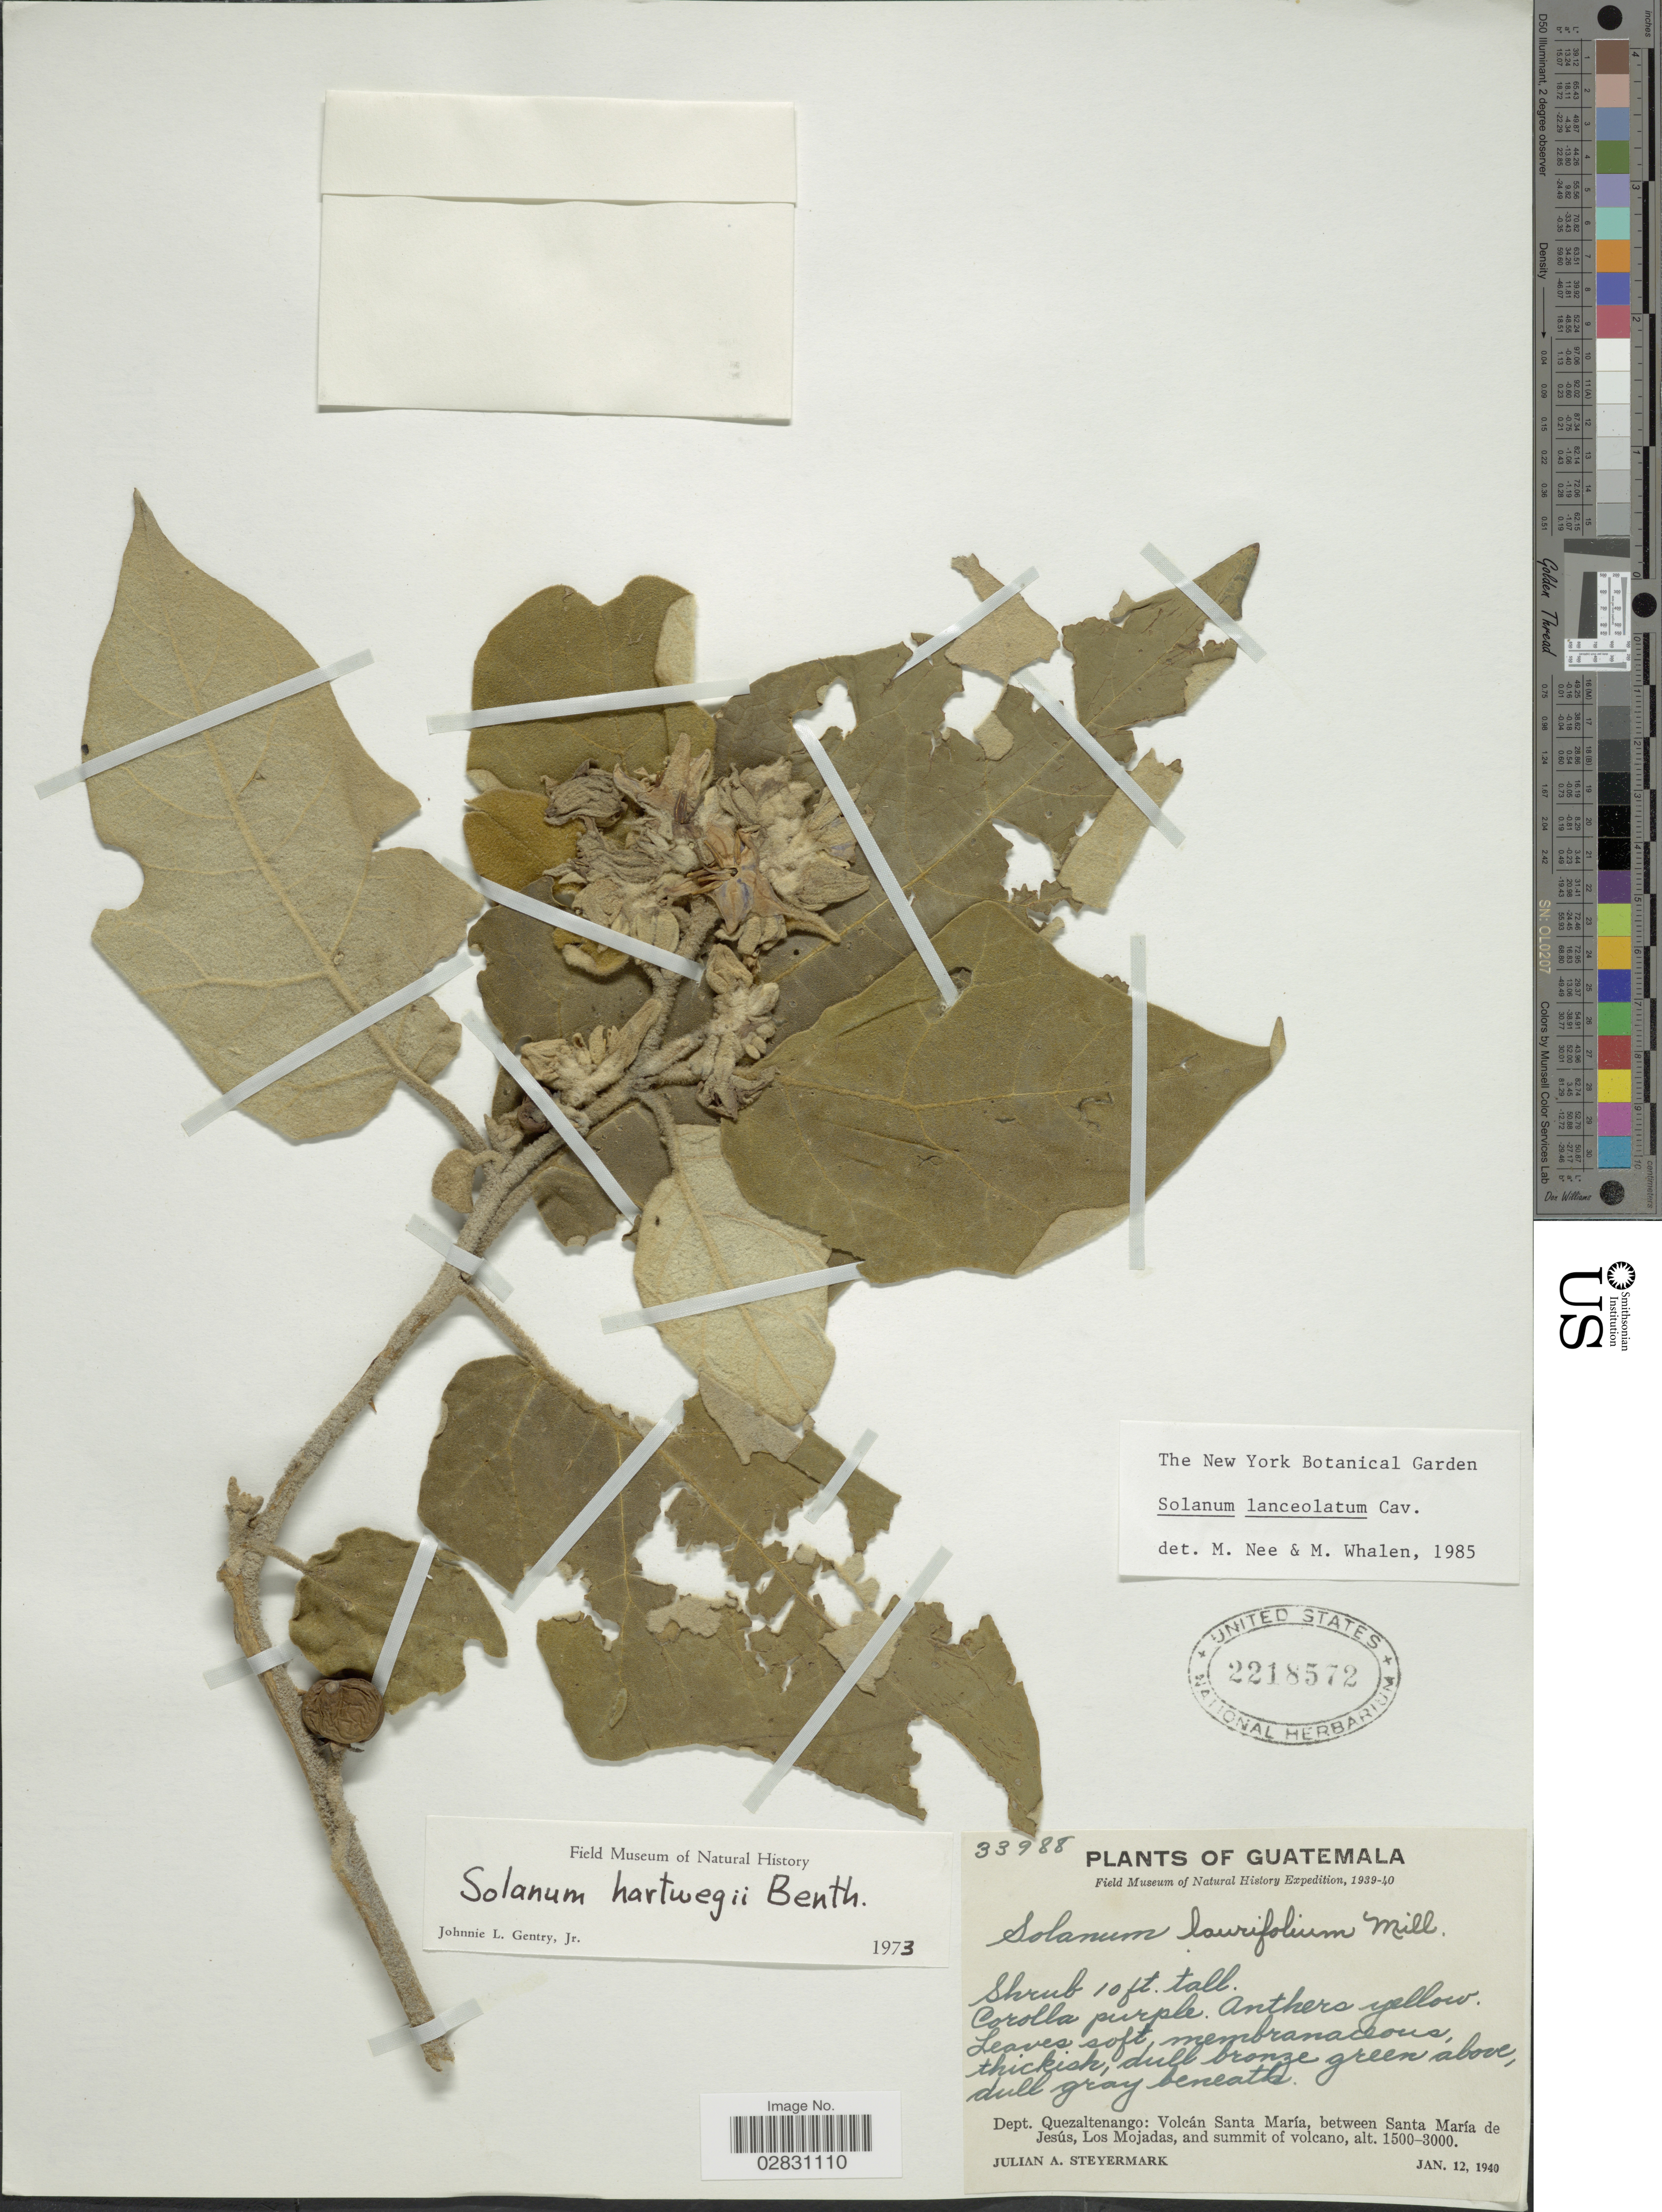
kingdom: Plantae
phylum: Tracheophyta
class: Magnoliopsida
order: Solanales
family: Solanaceae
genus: Solanum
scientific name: Solanum lanceolatum Berthault, nom. illeg.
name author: Berthault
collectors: J. Steyermark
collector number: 33988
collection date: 1940-01-12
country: Guatemala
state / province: Quetzaltenango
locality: Dept. Quezaltenango: Volcán Santa María, between Santa María de Jesús, Los Mojadas, and summit of volcano.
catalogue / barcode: US 2218572